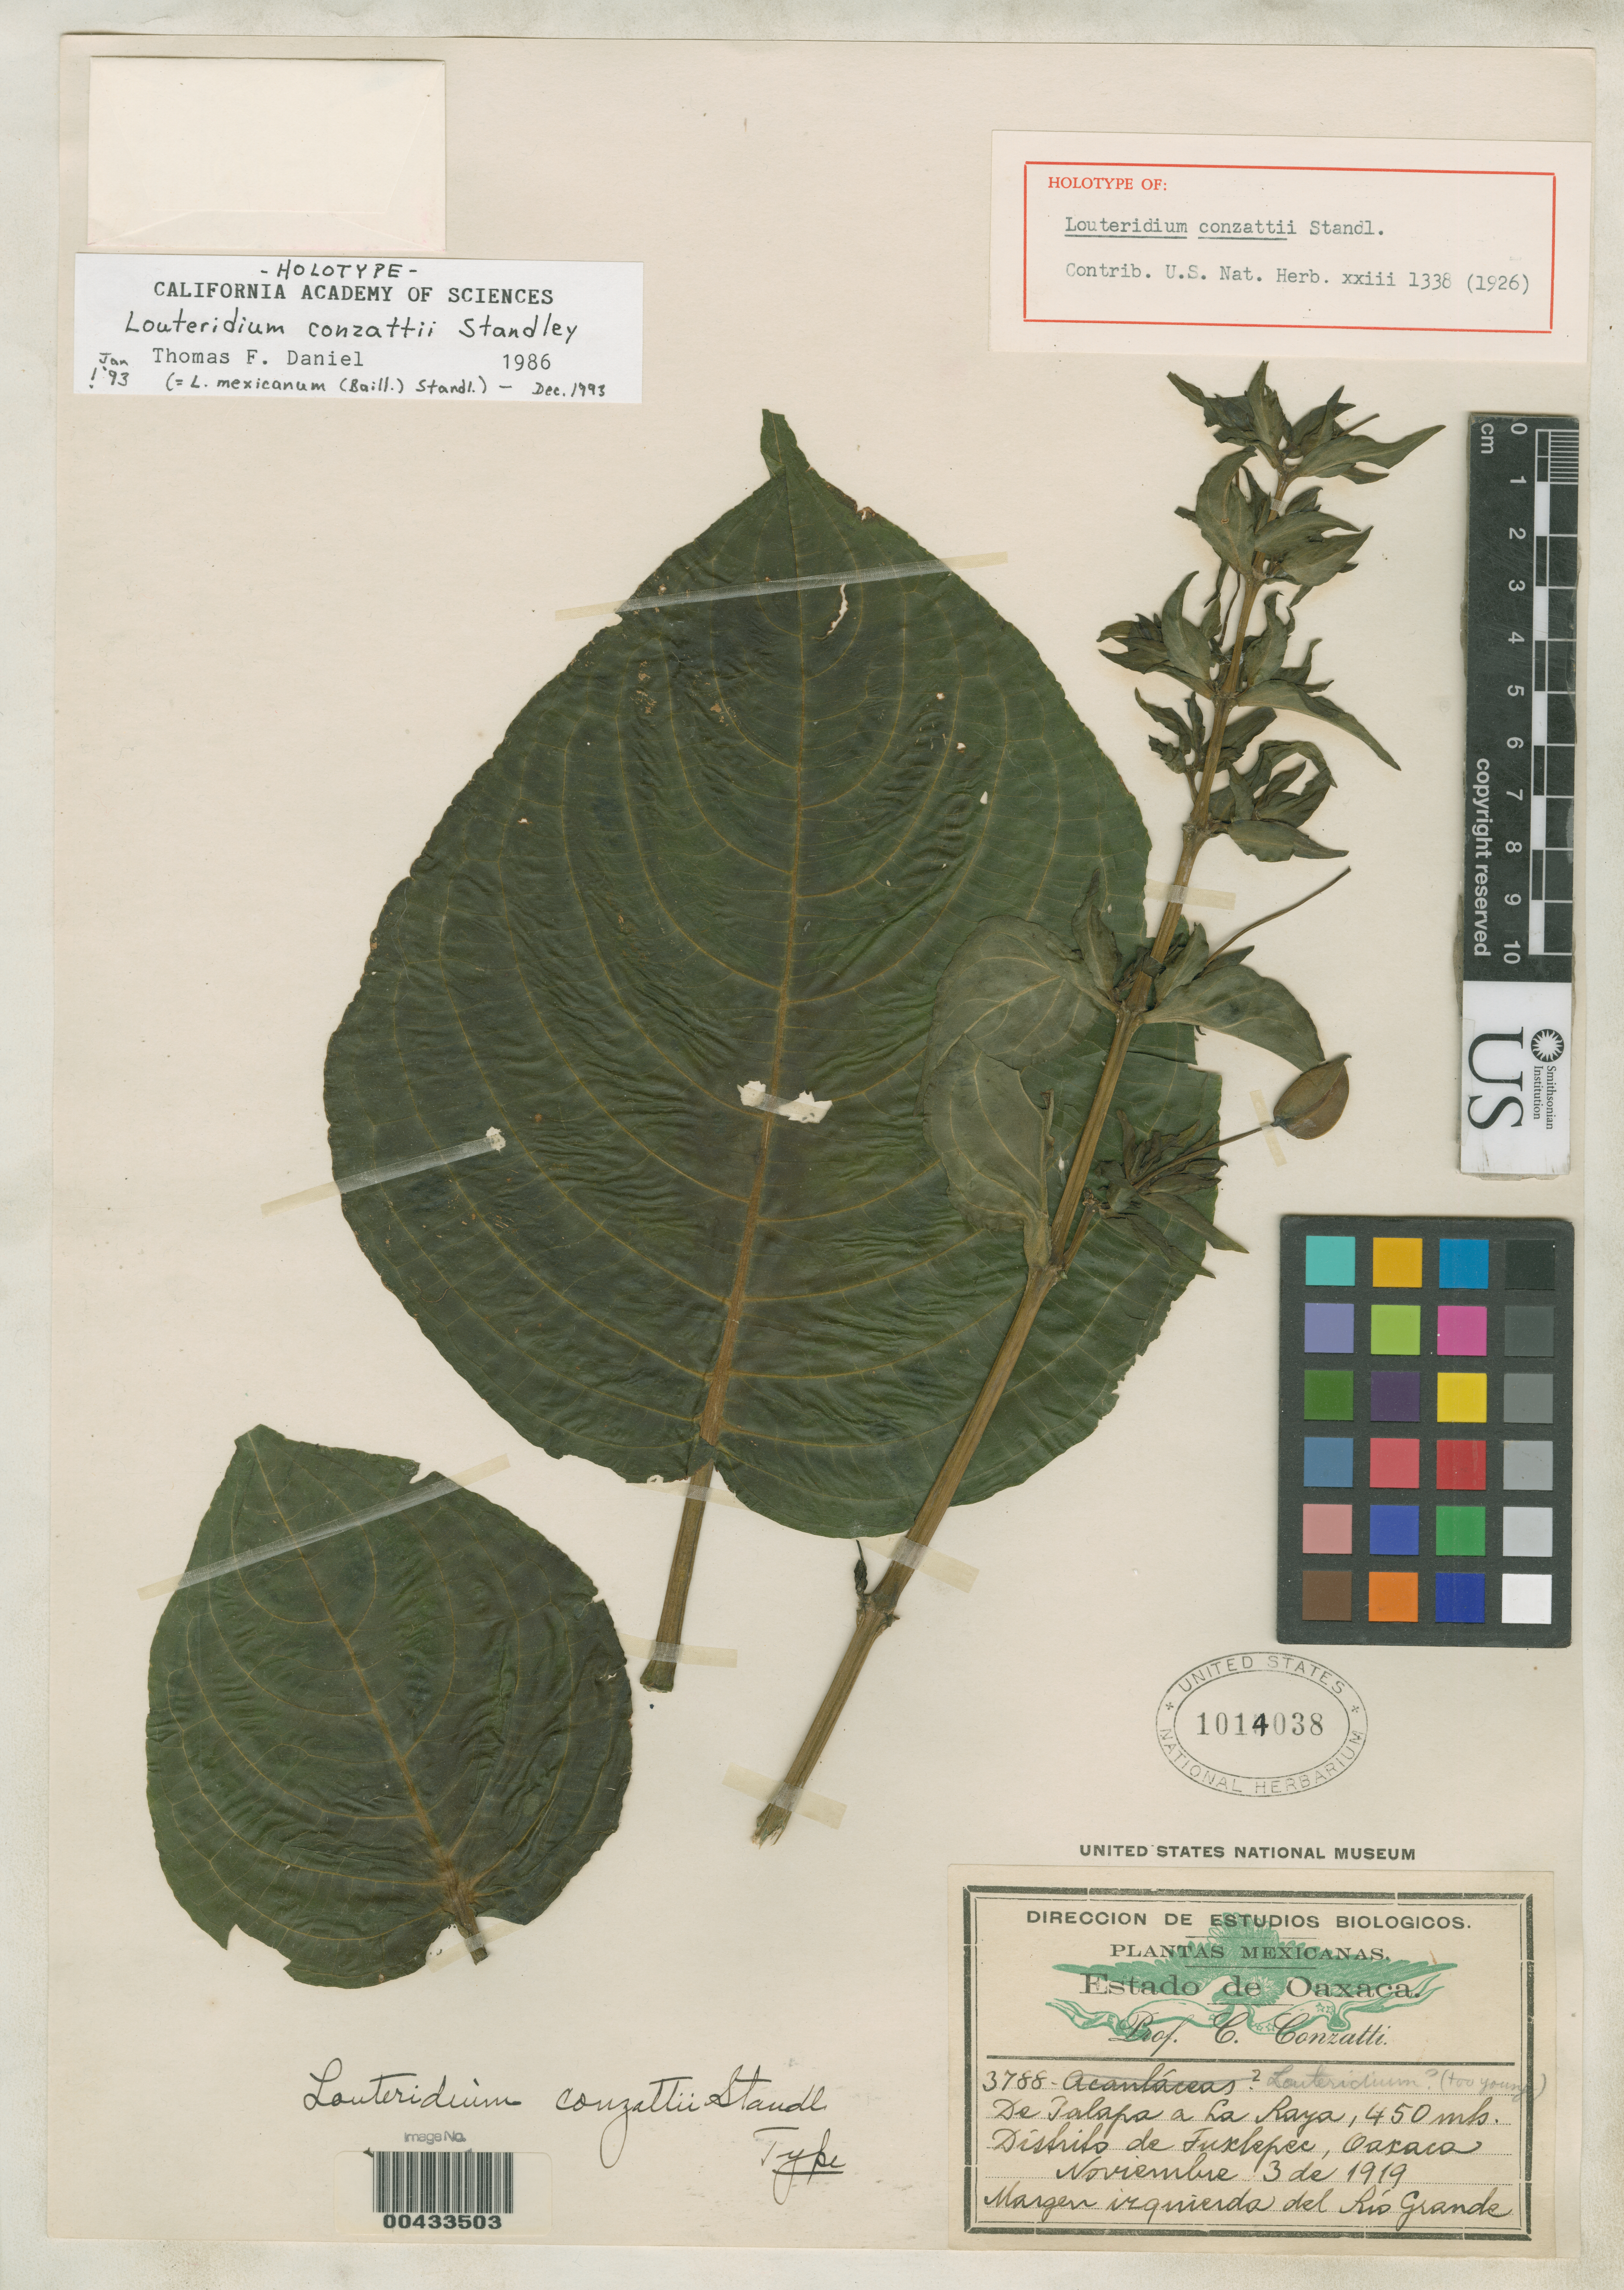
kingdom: Plantae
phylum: Tracheophyta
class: Magnoliopsida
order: Lamiales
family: Acanthaceae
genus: Louteridium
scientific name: Louteridium conzattii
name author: Standl.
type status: Holotype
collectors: C. Conzatti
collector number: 3788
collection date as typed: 03 Nov 1919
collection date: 1919-11-03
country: Mexico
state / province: Oaxaca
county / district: Tuxtepec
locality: Margen izquierda del Rio Grande, de Jalapa a La Raya, 450 mts. Dishilo de Tuxlepec, Oaxaca.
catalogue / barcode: US 1014038